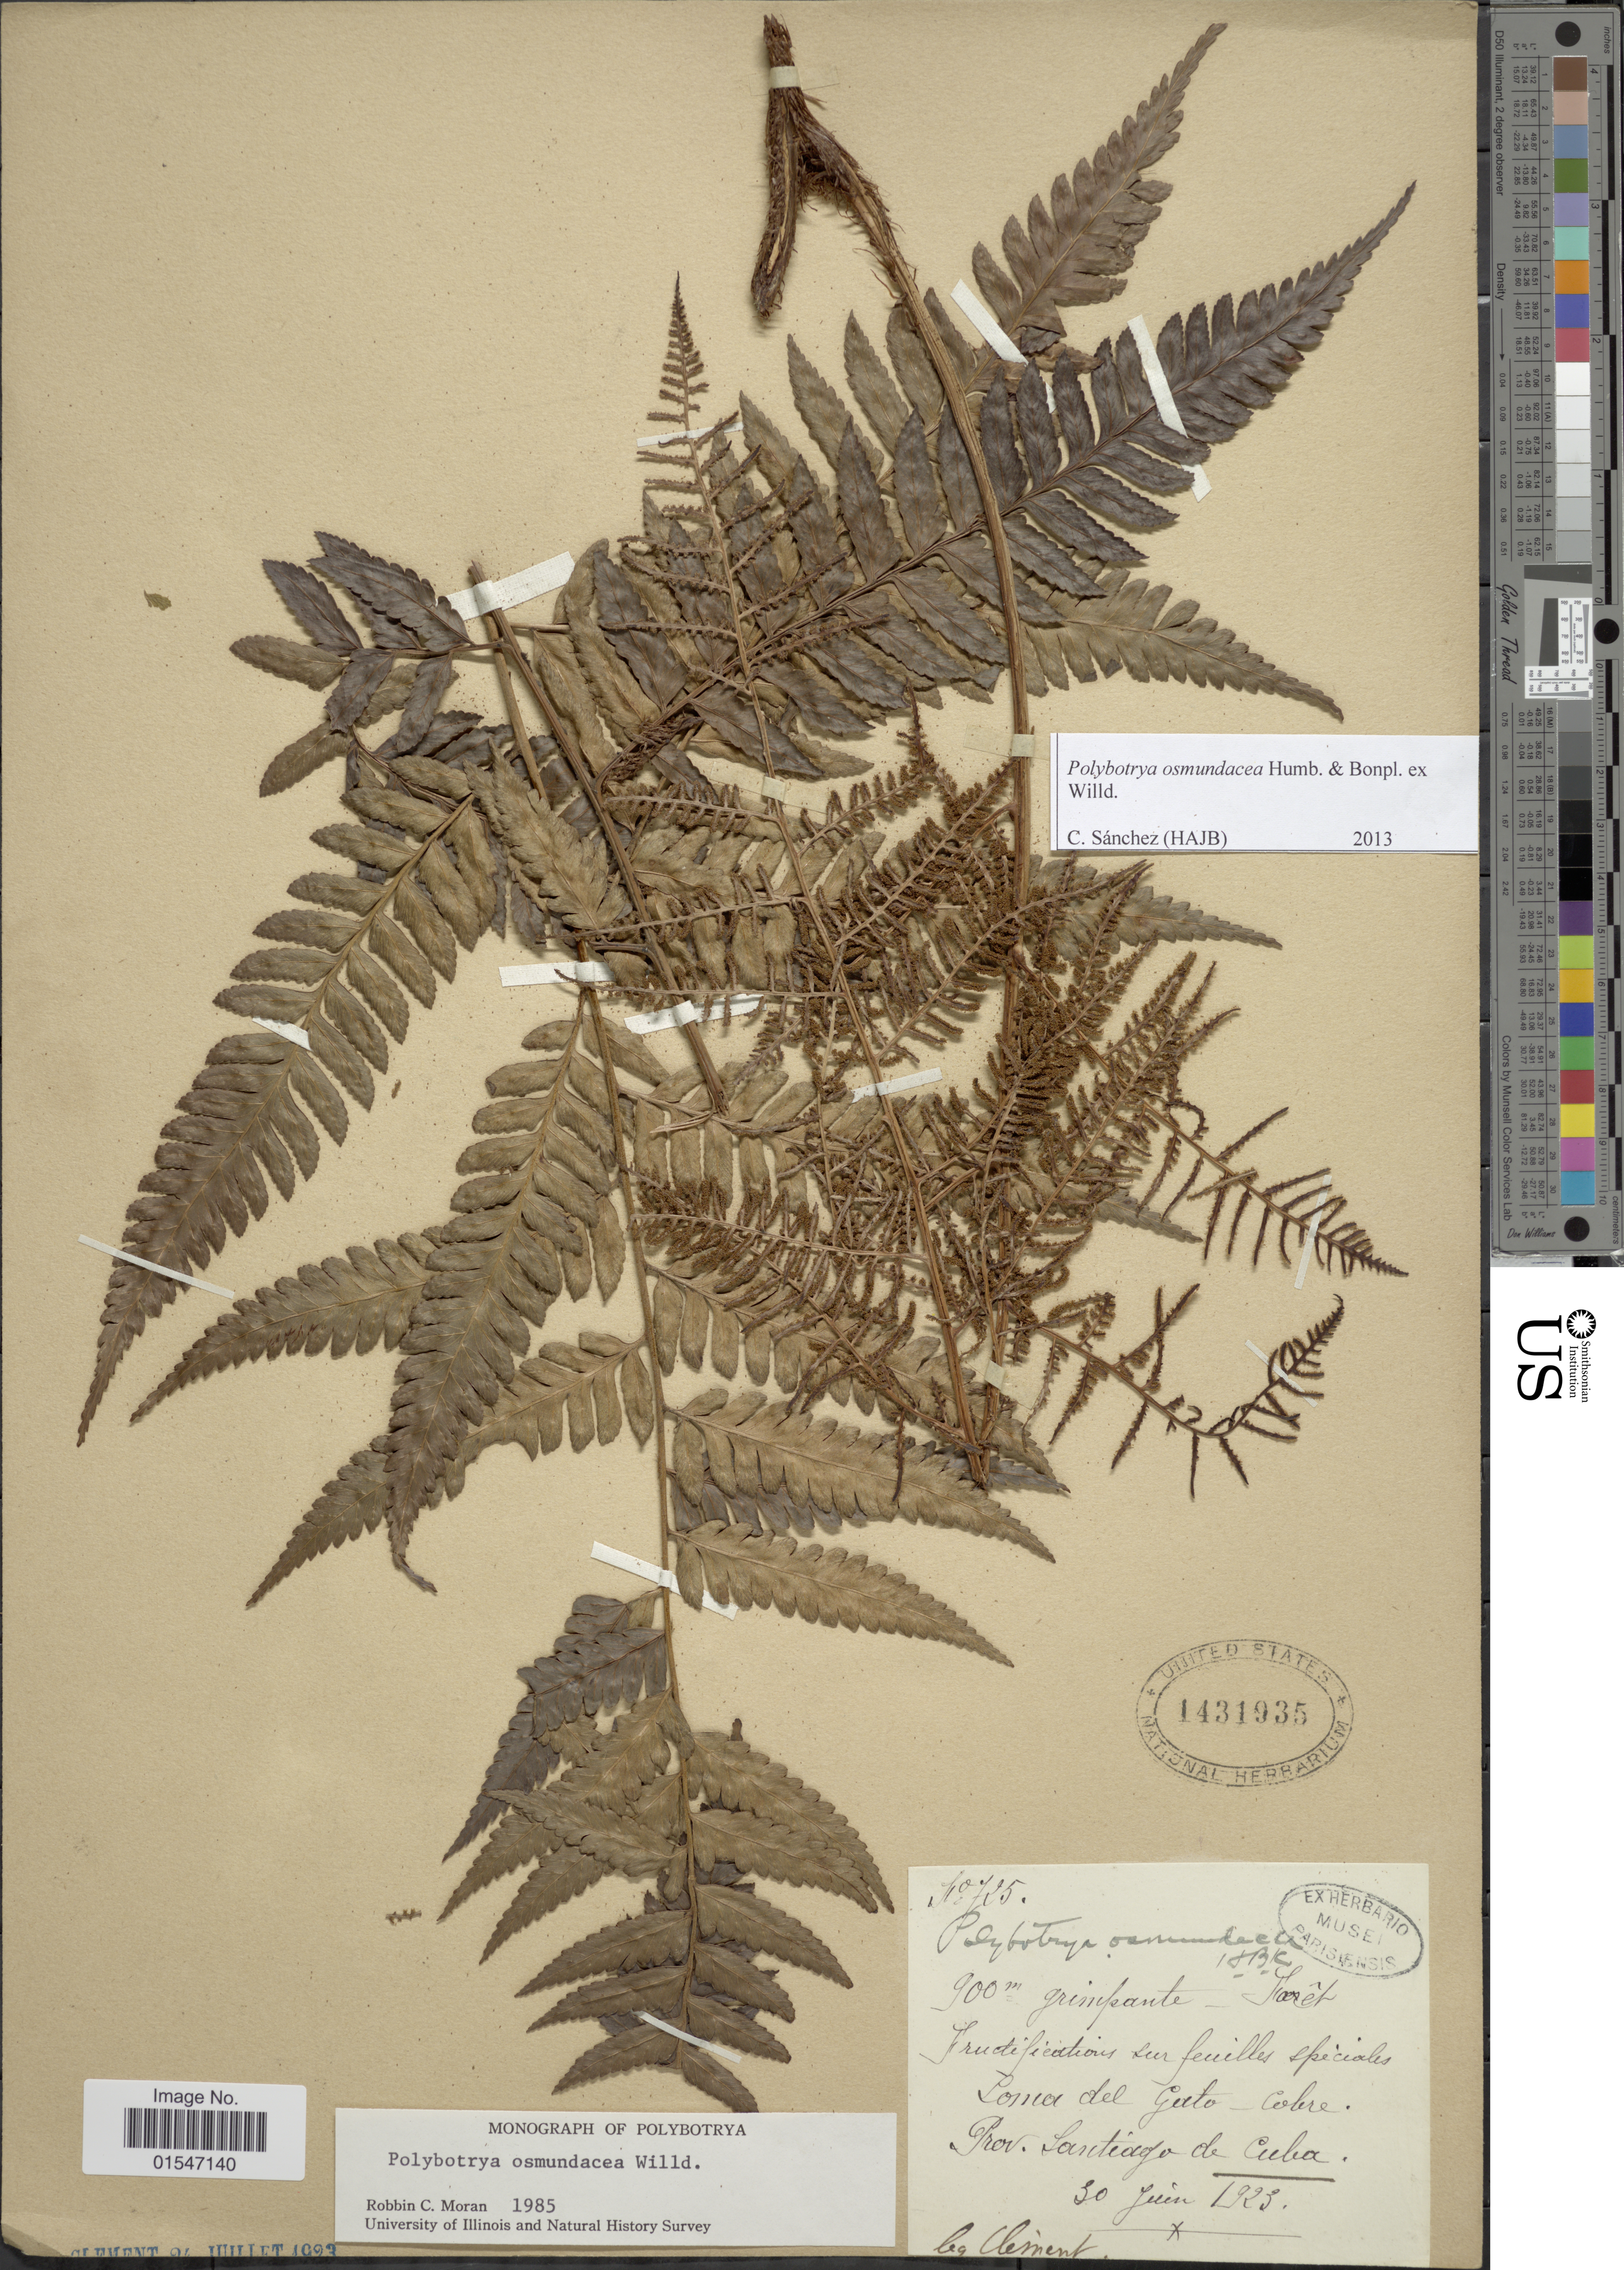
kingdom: Plantae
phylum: Tracheophyta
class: Polypodiopsida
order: Polypodiales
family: Dryopteridaceae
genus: Polybotrya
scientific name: Polybotrya osmundacea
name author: Humb. & Bonpl. ex Willd.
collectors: Clément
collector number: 725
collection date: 1923-06-30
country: Cuba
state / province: Santiago de Cuba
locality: Loma del Guta - Cobre, Prov. Santiago de Cuba.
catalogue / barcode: US 1431935